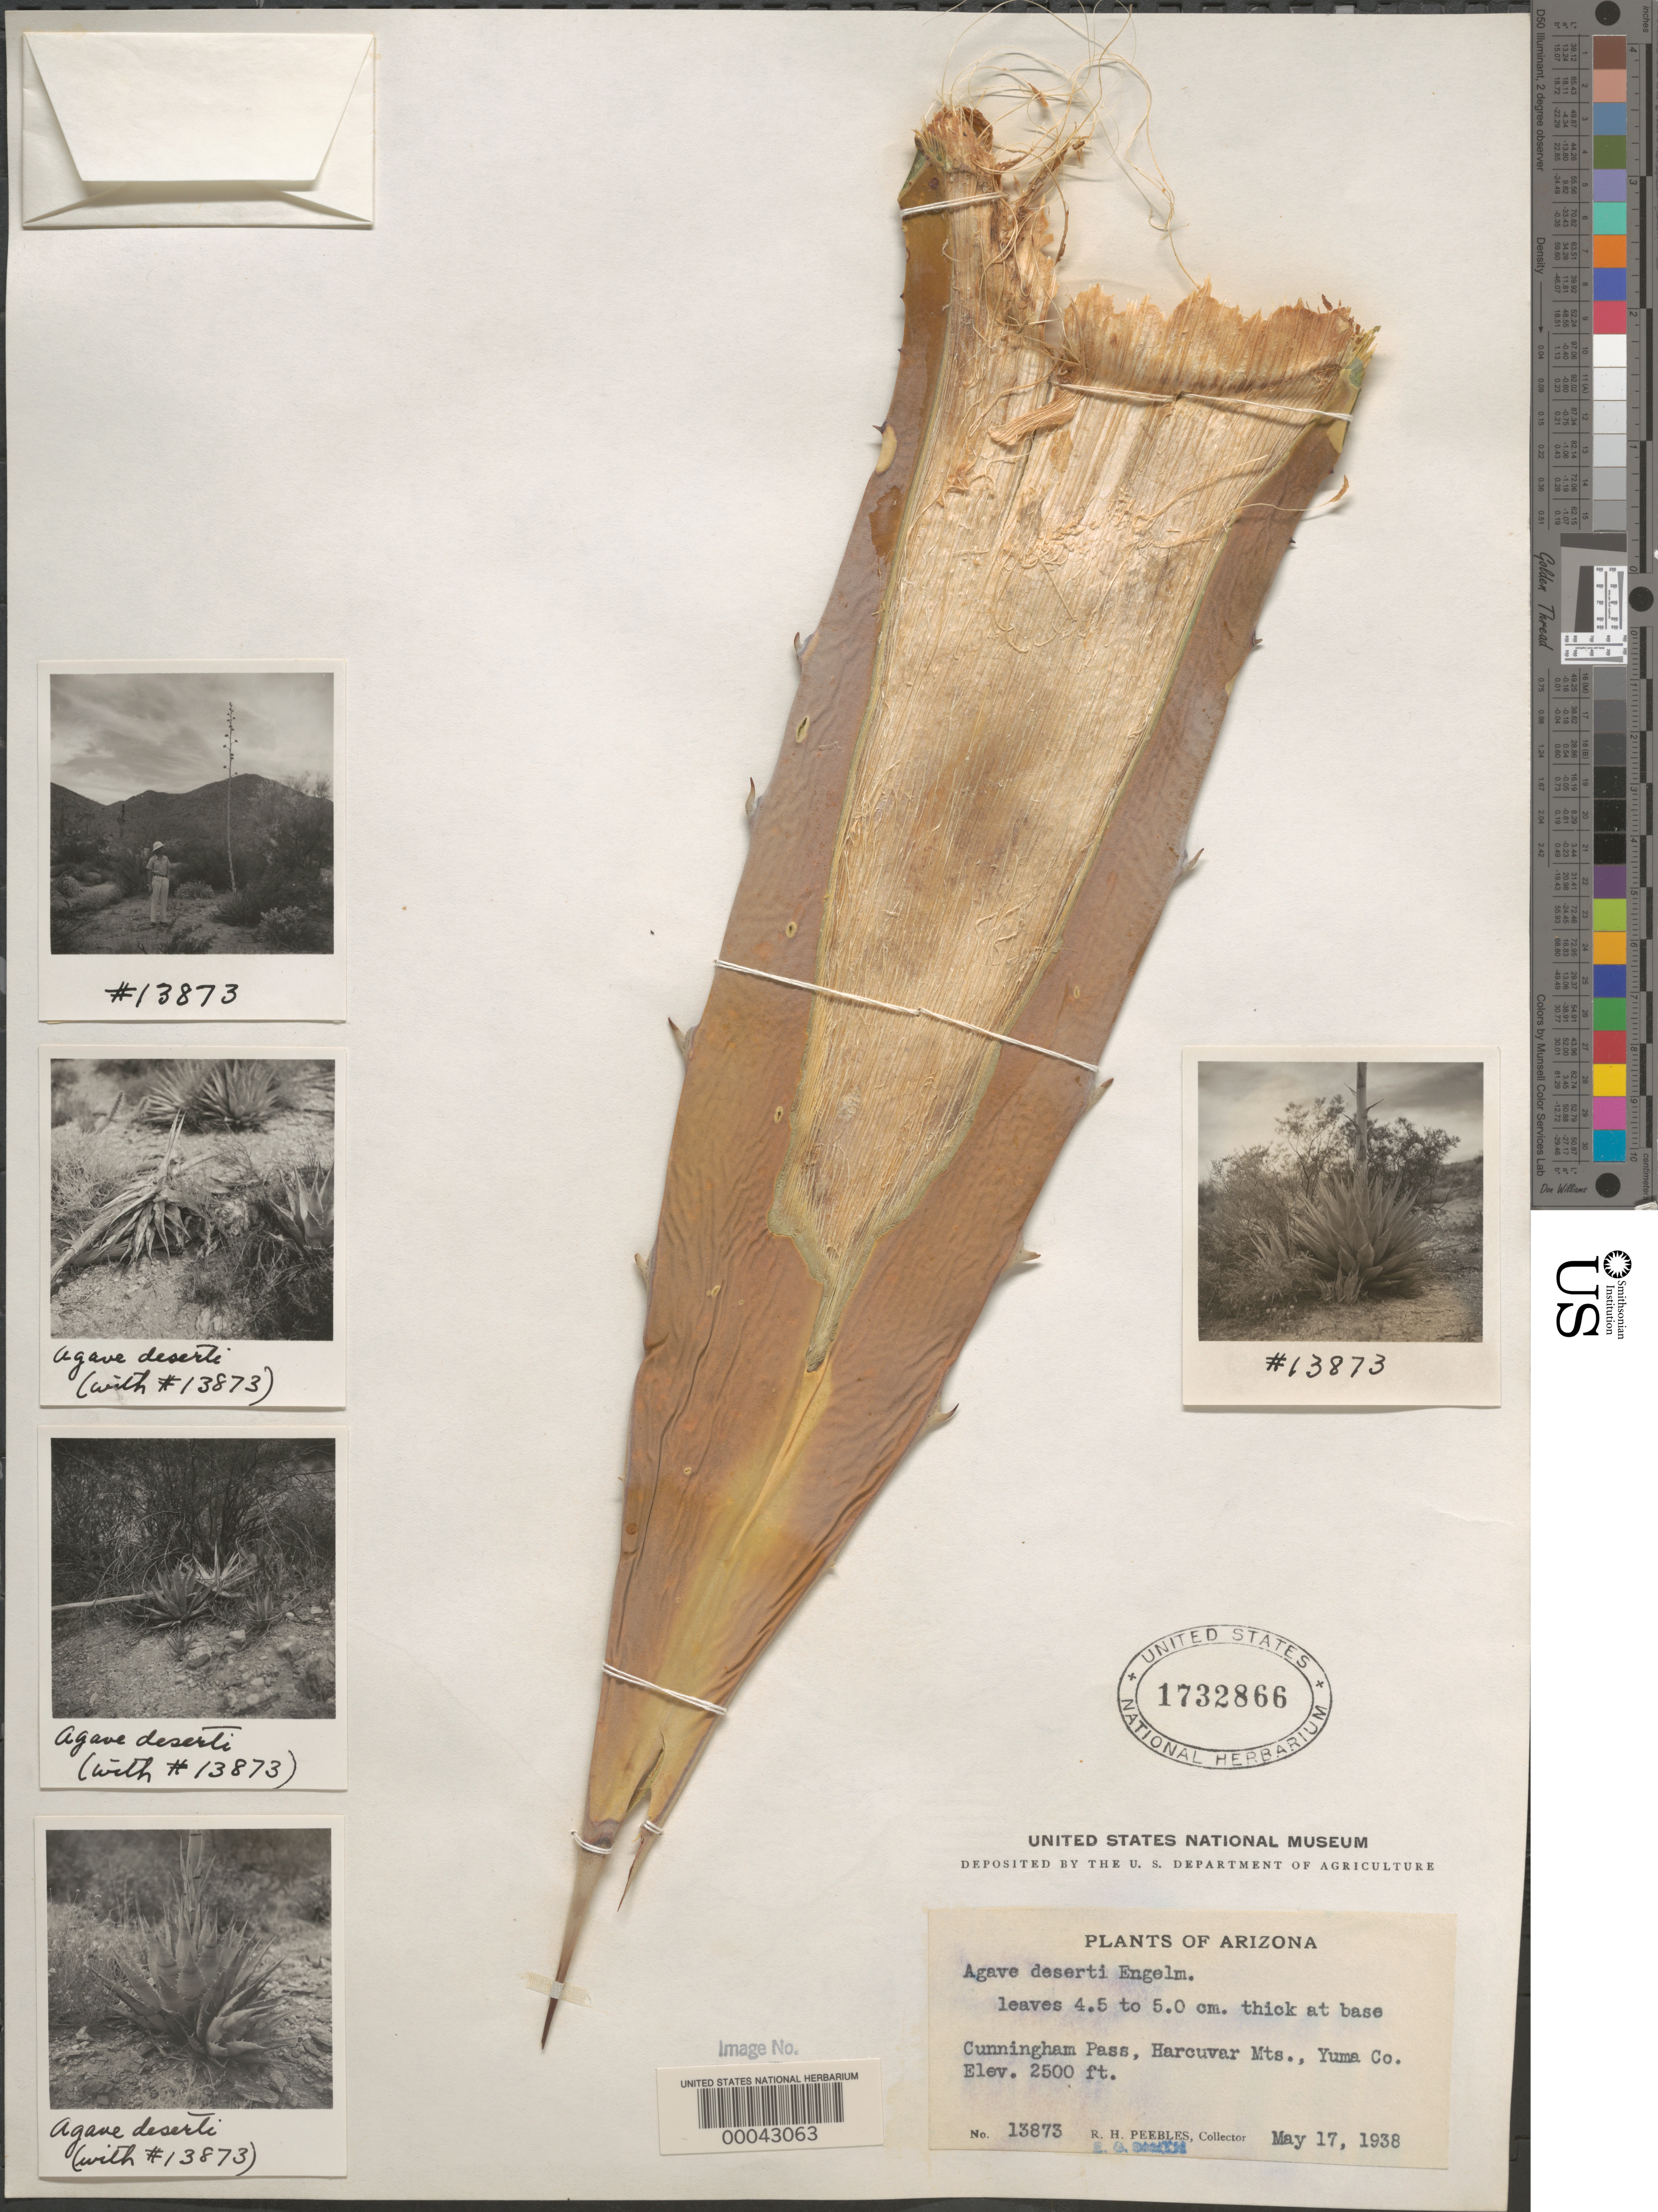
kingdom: Plantae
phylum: Tracheophyta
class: Liliopsida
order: Asparagales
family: Asparagaceae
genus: Agave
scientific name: Agave simplex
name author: (Gentry) Salywon & W. C. Hodgs.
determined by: Salywon, A. M., (ASU)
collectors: R. H. Peebles & E. G. Smith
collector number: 13873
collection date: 1938-05-17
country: United States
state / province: Arizona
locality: Cunningham Pass, Harcuvar Mts., Yuma Co.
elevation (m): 762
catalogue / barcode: US 1732866